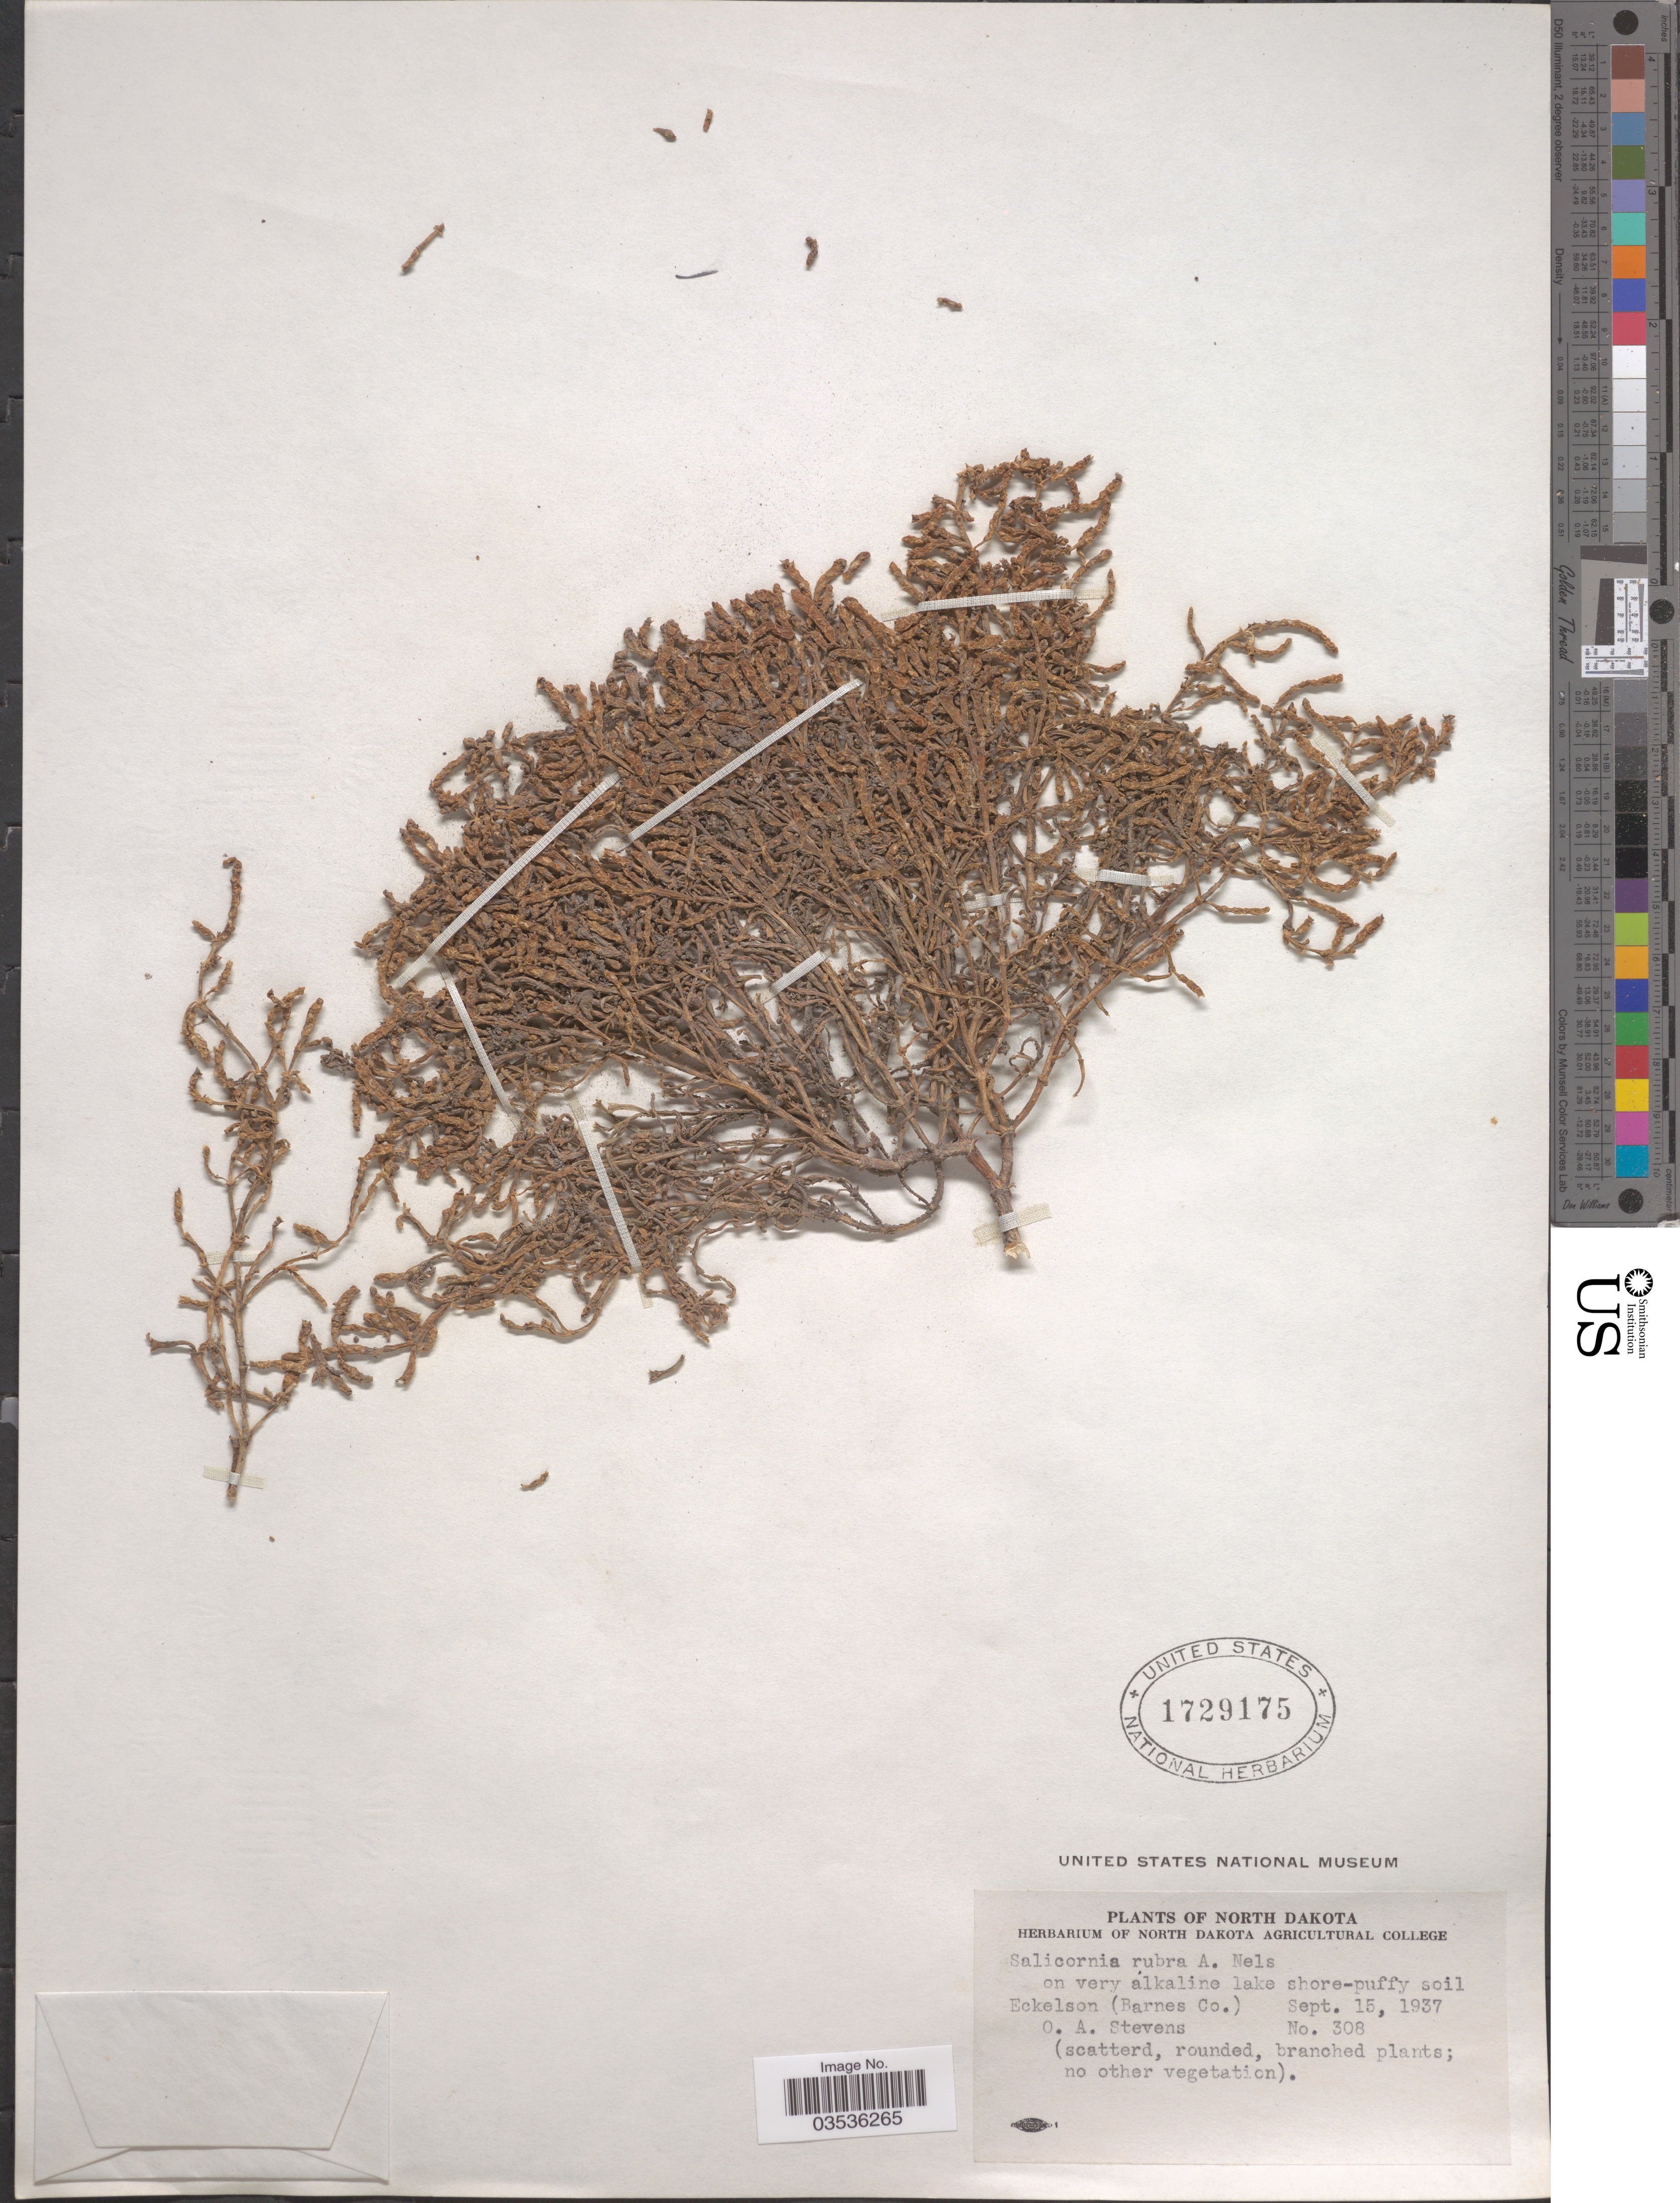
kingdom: Plantae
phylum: Tracheophyta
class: Magnoliopsida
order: Caryophyllales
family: Amaranthaceae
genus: Salicornia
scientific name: Salicornia rubra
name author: A. Nelson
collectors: O. A. Stevens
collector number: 308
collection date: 1937-09-15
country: United States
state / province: North Dakota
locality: Eckelson (Barnes Co.).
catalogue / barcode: US 1729175